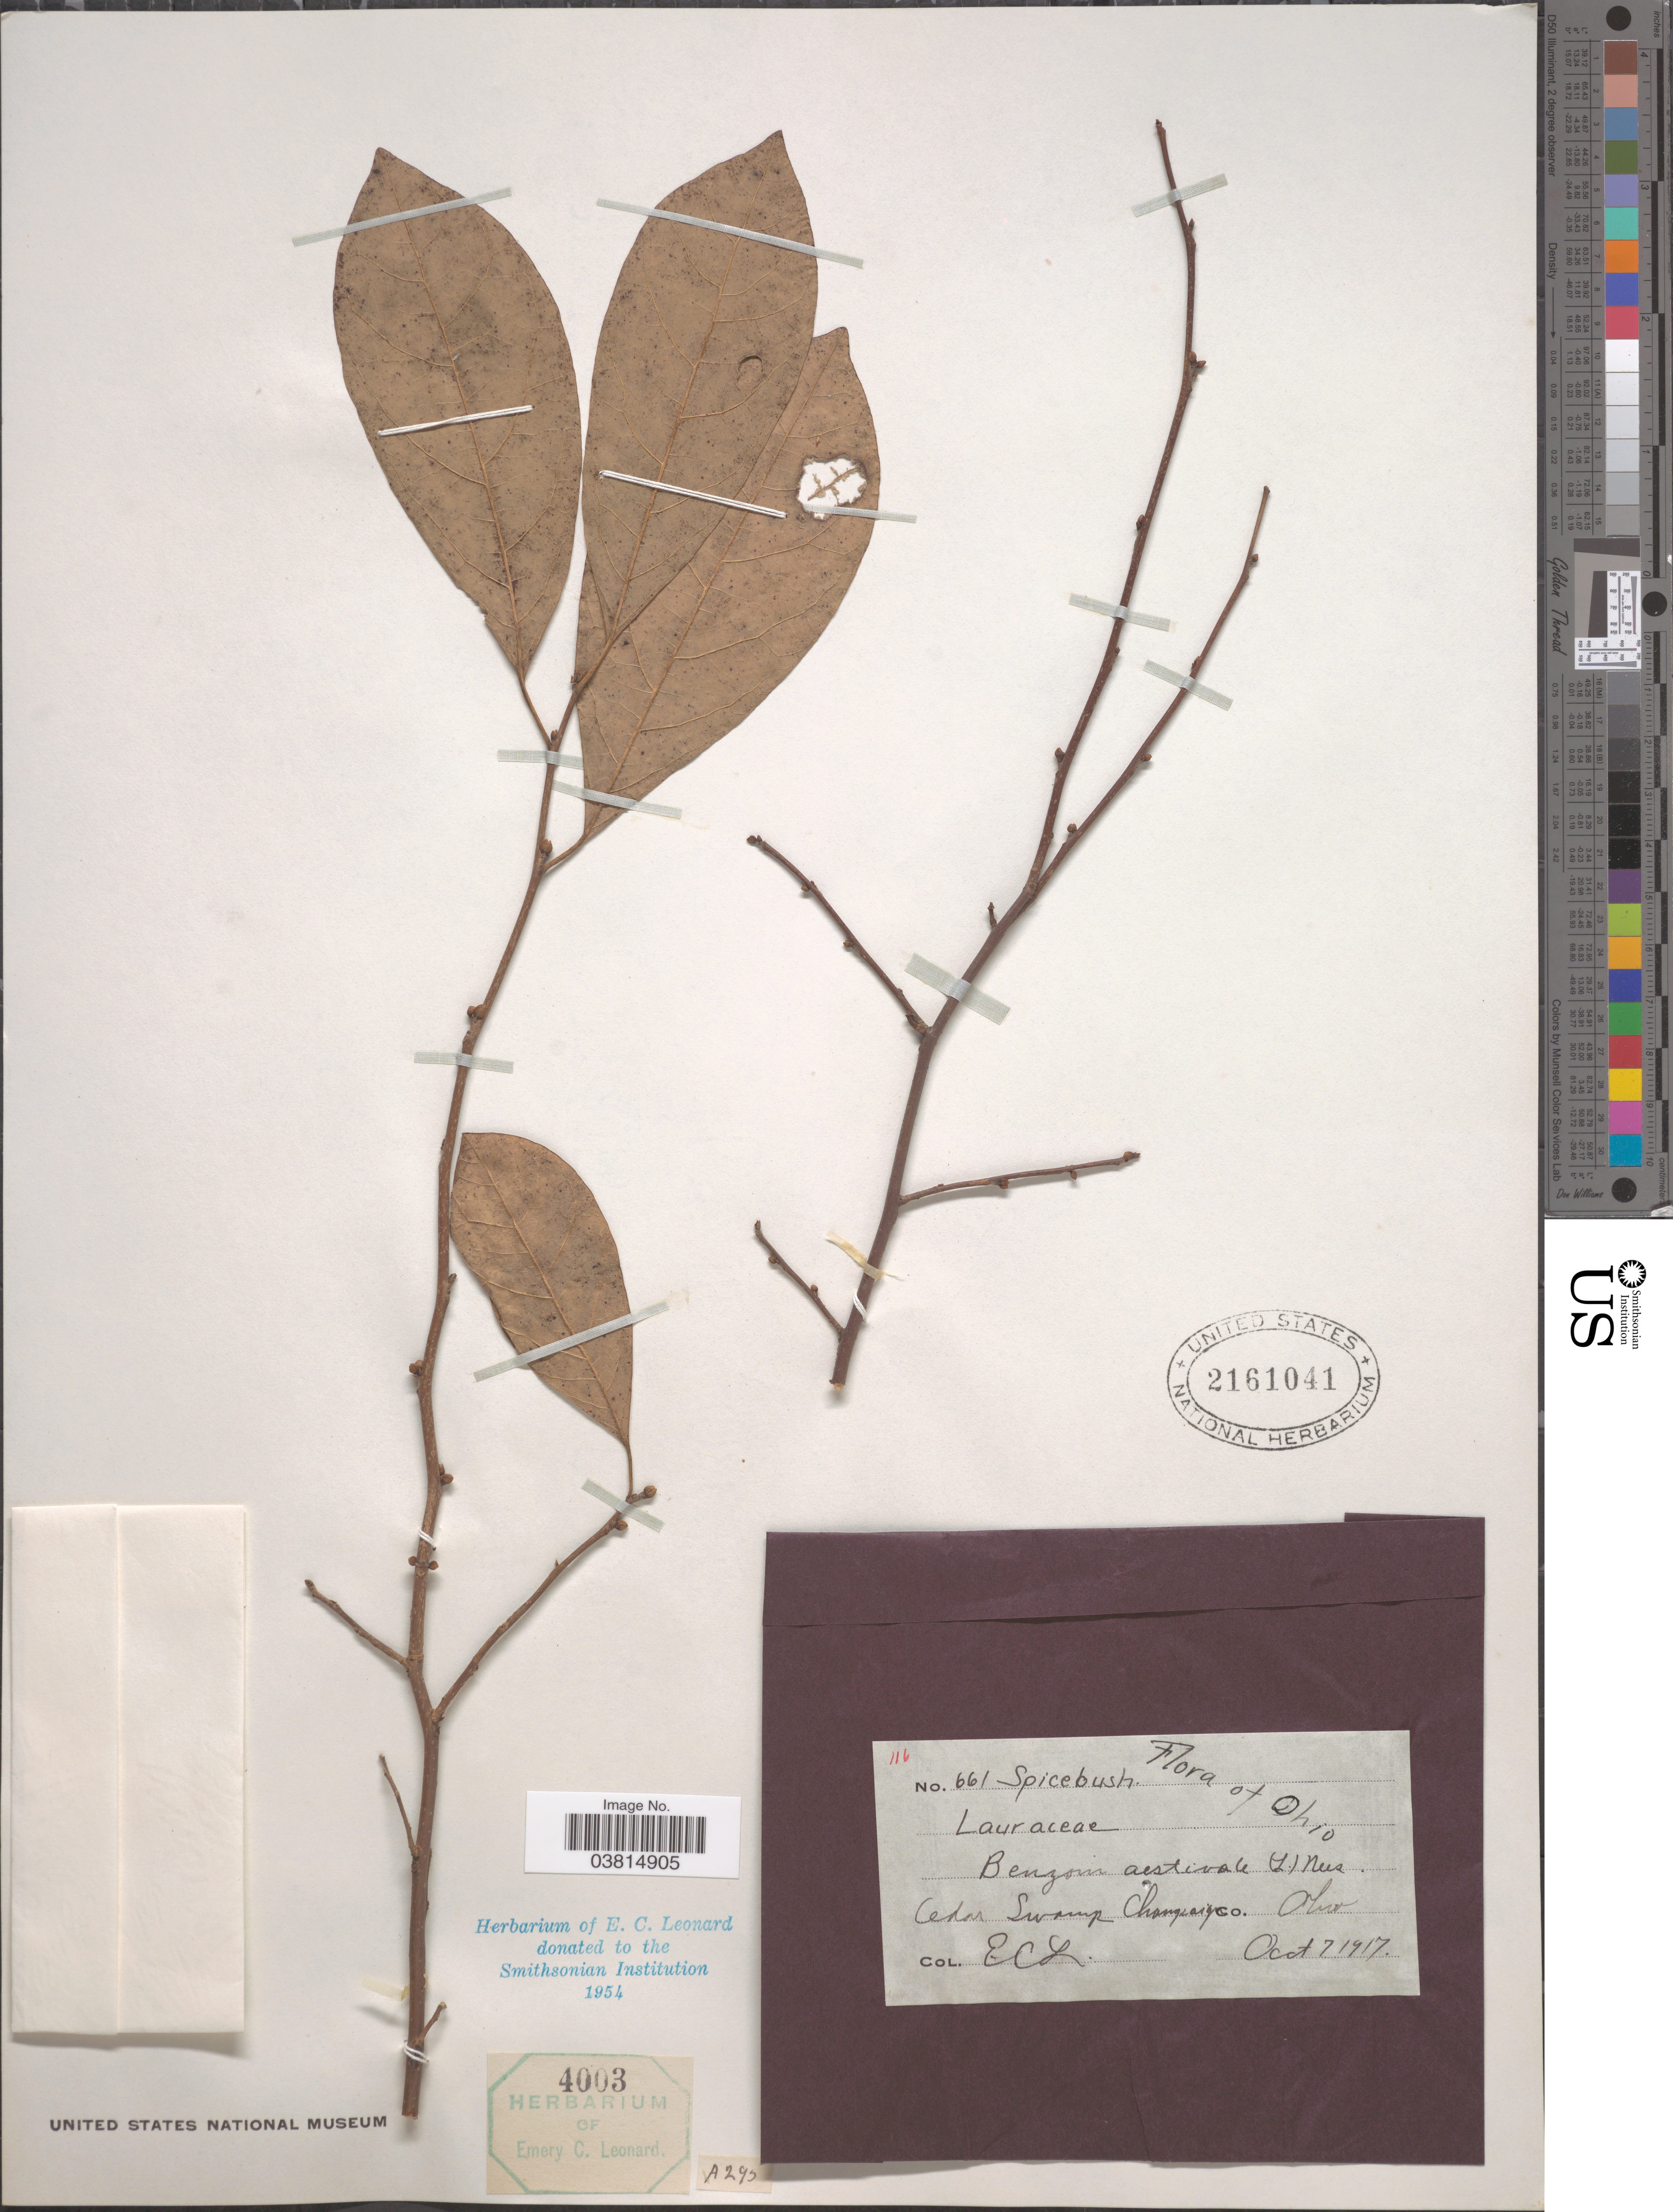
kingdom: Plantae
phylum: Tracheophyta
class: Magnoliopsida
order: Laurales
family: Lauraceae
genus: Lindera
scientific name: Lindera benzoin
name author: (L.) Blume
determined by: Strong, Mark T., (BOT), Smithsonian Institution - National Museum of Natural History (UNITED STATES)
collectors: E. C. Leonard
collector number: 661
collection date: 1917-10-07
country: United States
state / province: Ohio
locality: Cedar Swamp, Champaign Co.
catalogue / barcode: US 2161041